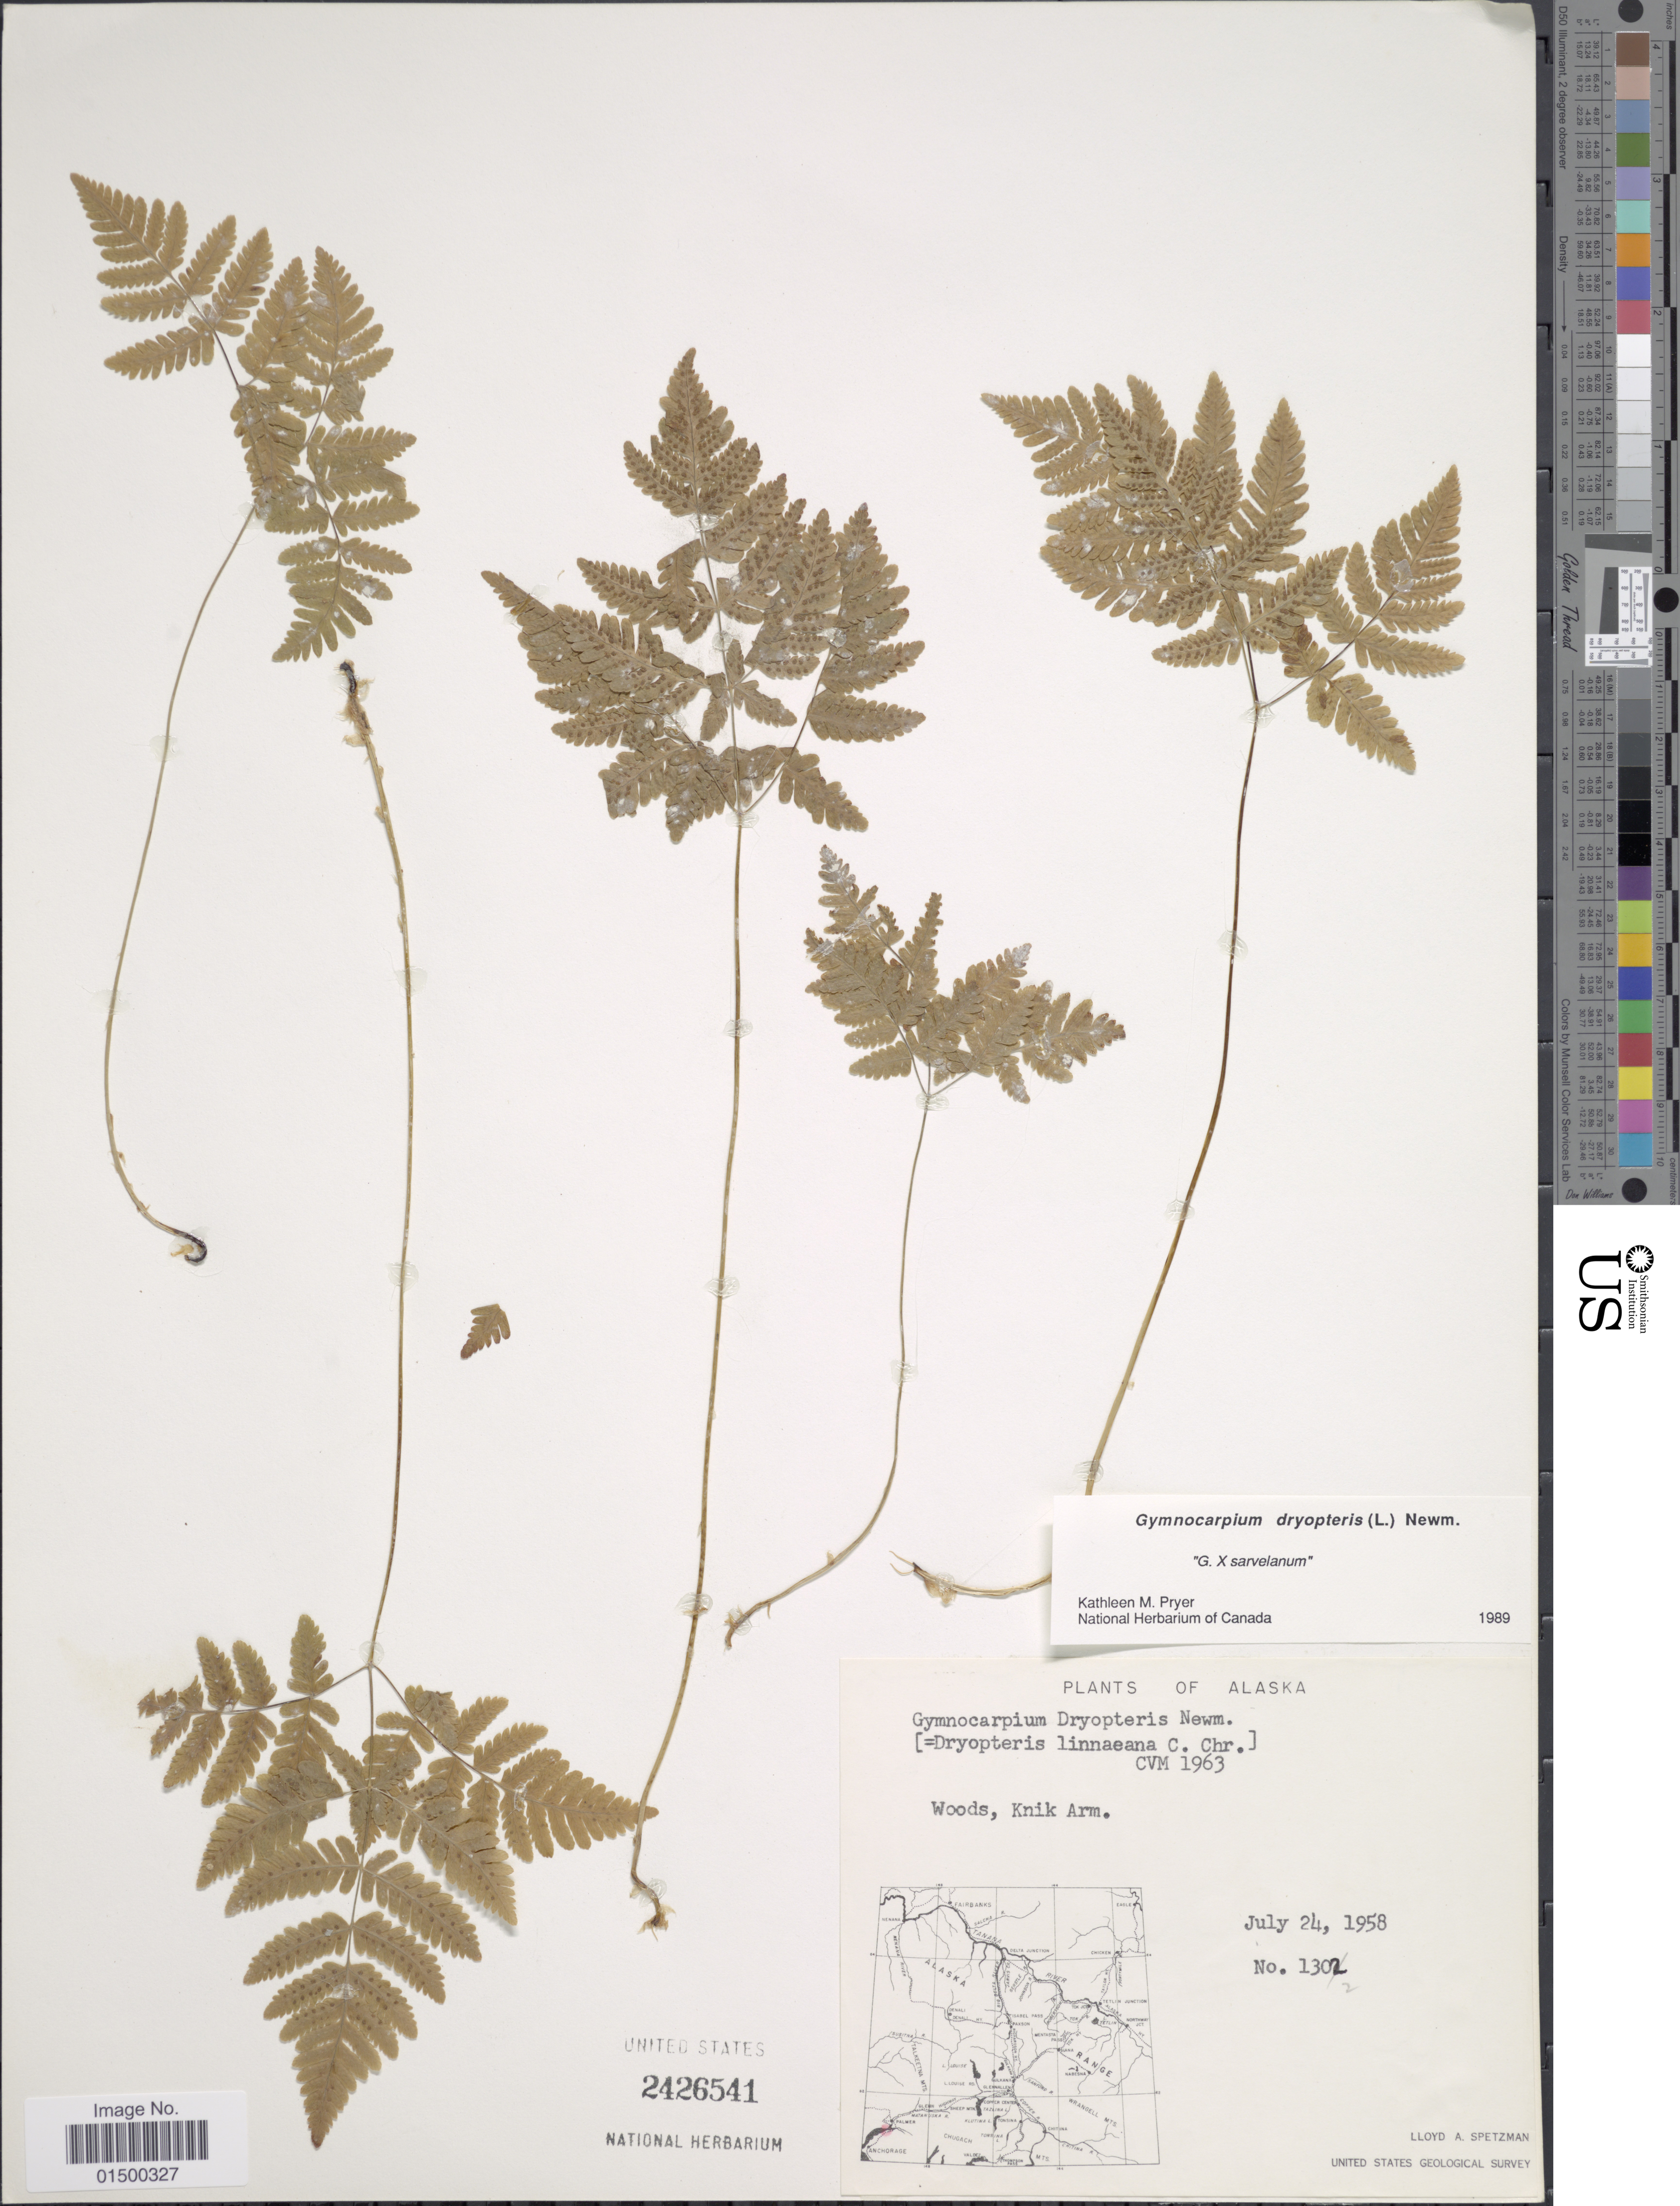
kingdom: Plantae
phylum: Tracheophyta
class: Polypodiopsida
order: Polypodiales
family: Cystopteridaceae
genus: Gymnocarpium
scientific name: Gymnocarpium dryopteris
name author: (L.) Newman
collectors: L. Spetzman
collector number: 1302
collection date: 1958-07-24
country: United States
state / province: Alaska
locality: Woods, Knik Arm.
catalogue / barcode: US 2426541